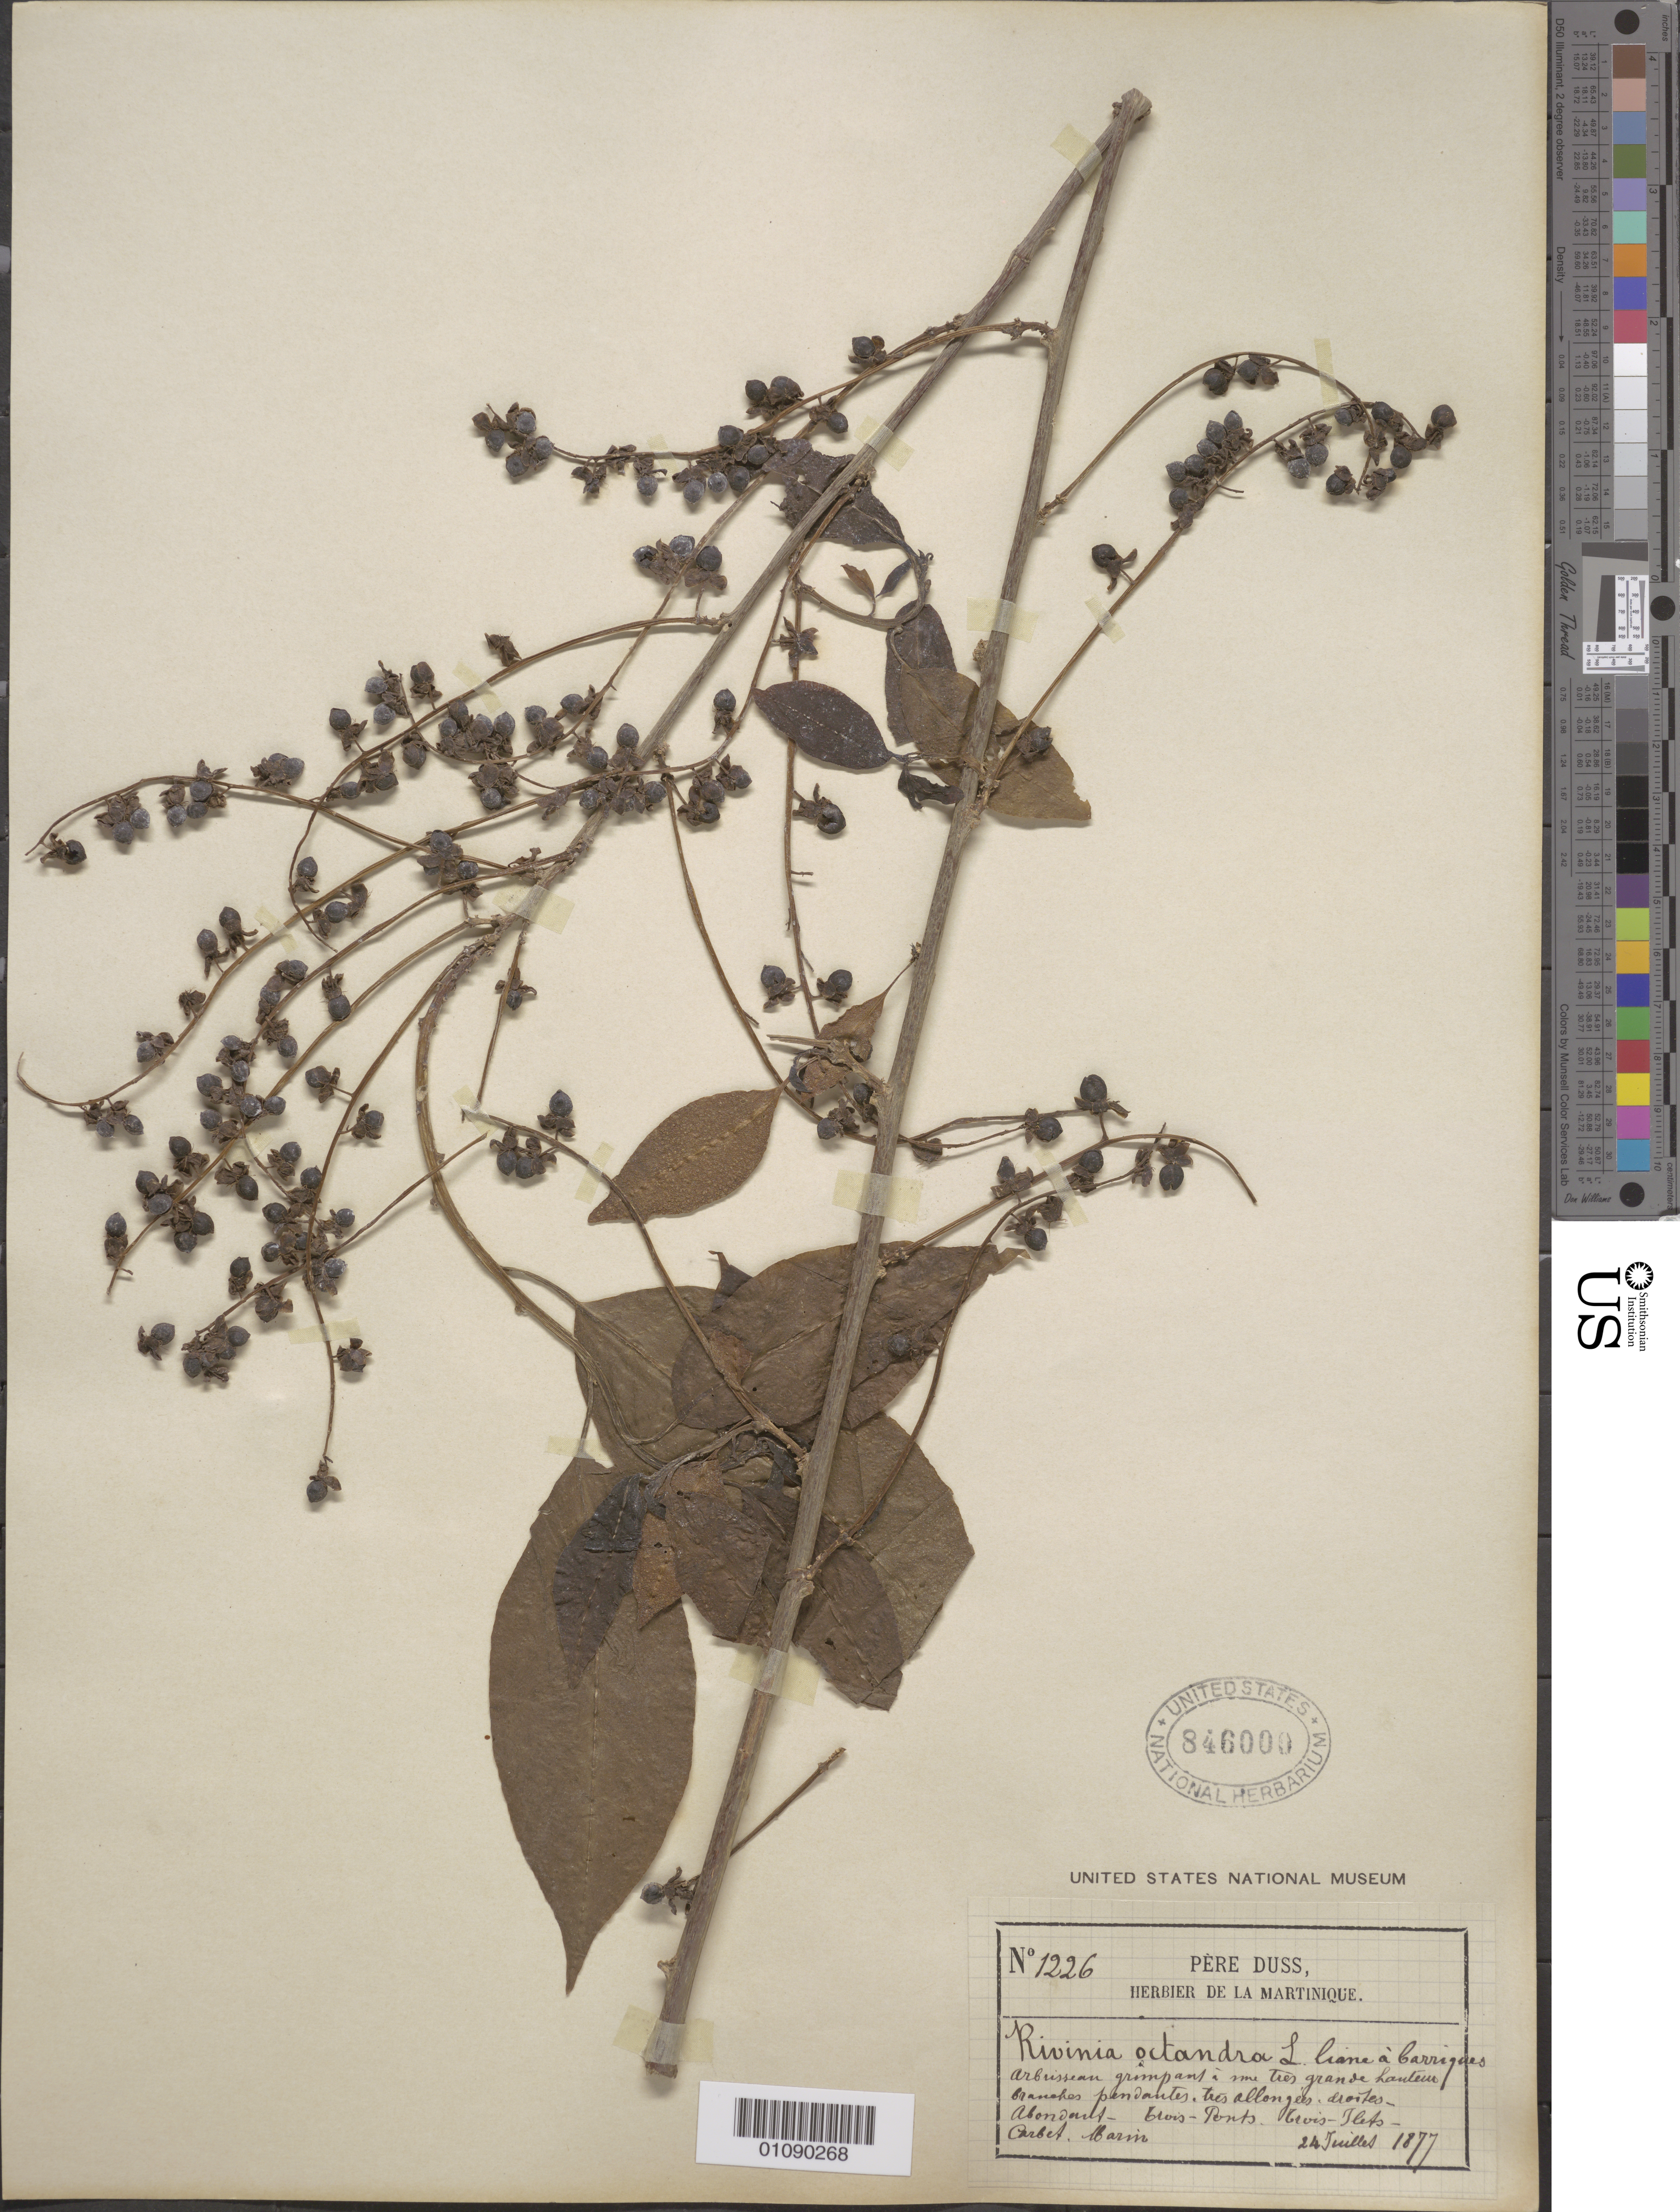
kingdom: Plantae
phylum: Tracheophyta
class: Magnoliopsida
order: Caryophyllales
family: Phytolaccaceae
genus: Trichostigma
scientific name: Trichostigma octandrum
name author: (L.) H. Walter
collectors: Père Duss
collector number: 1226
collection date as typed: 24 Jul 1877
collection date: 1877-07-24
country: Martinique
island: Martinique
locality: Cevis-Islets-Carbet, Crois-Ponts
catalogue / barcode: US 846000